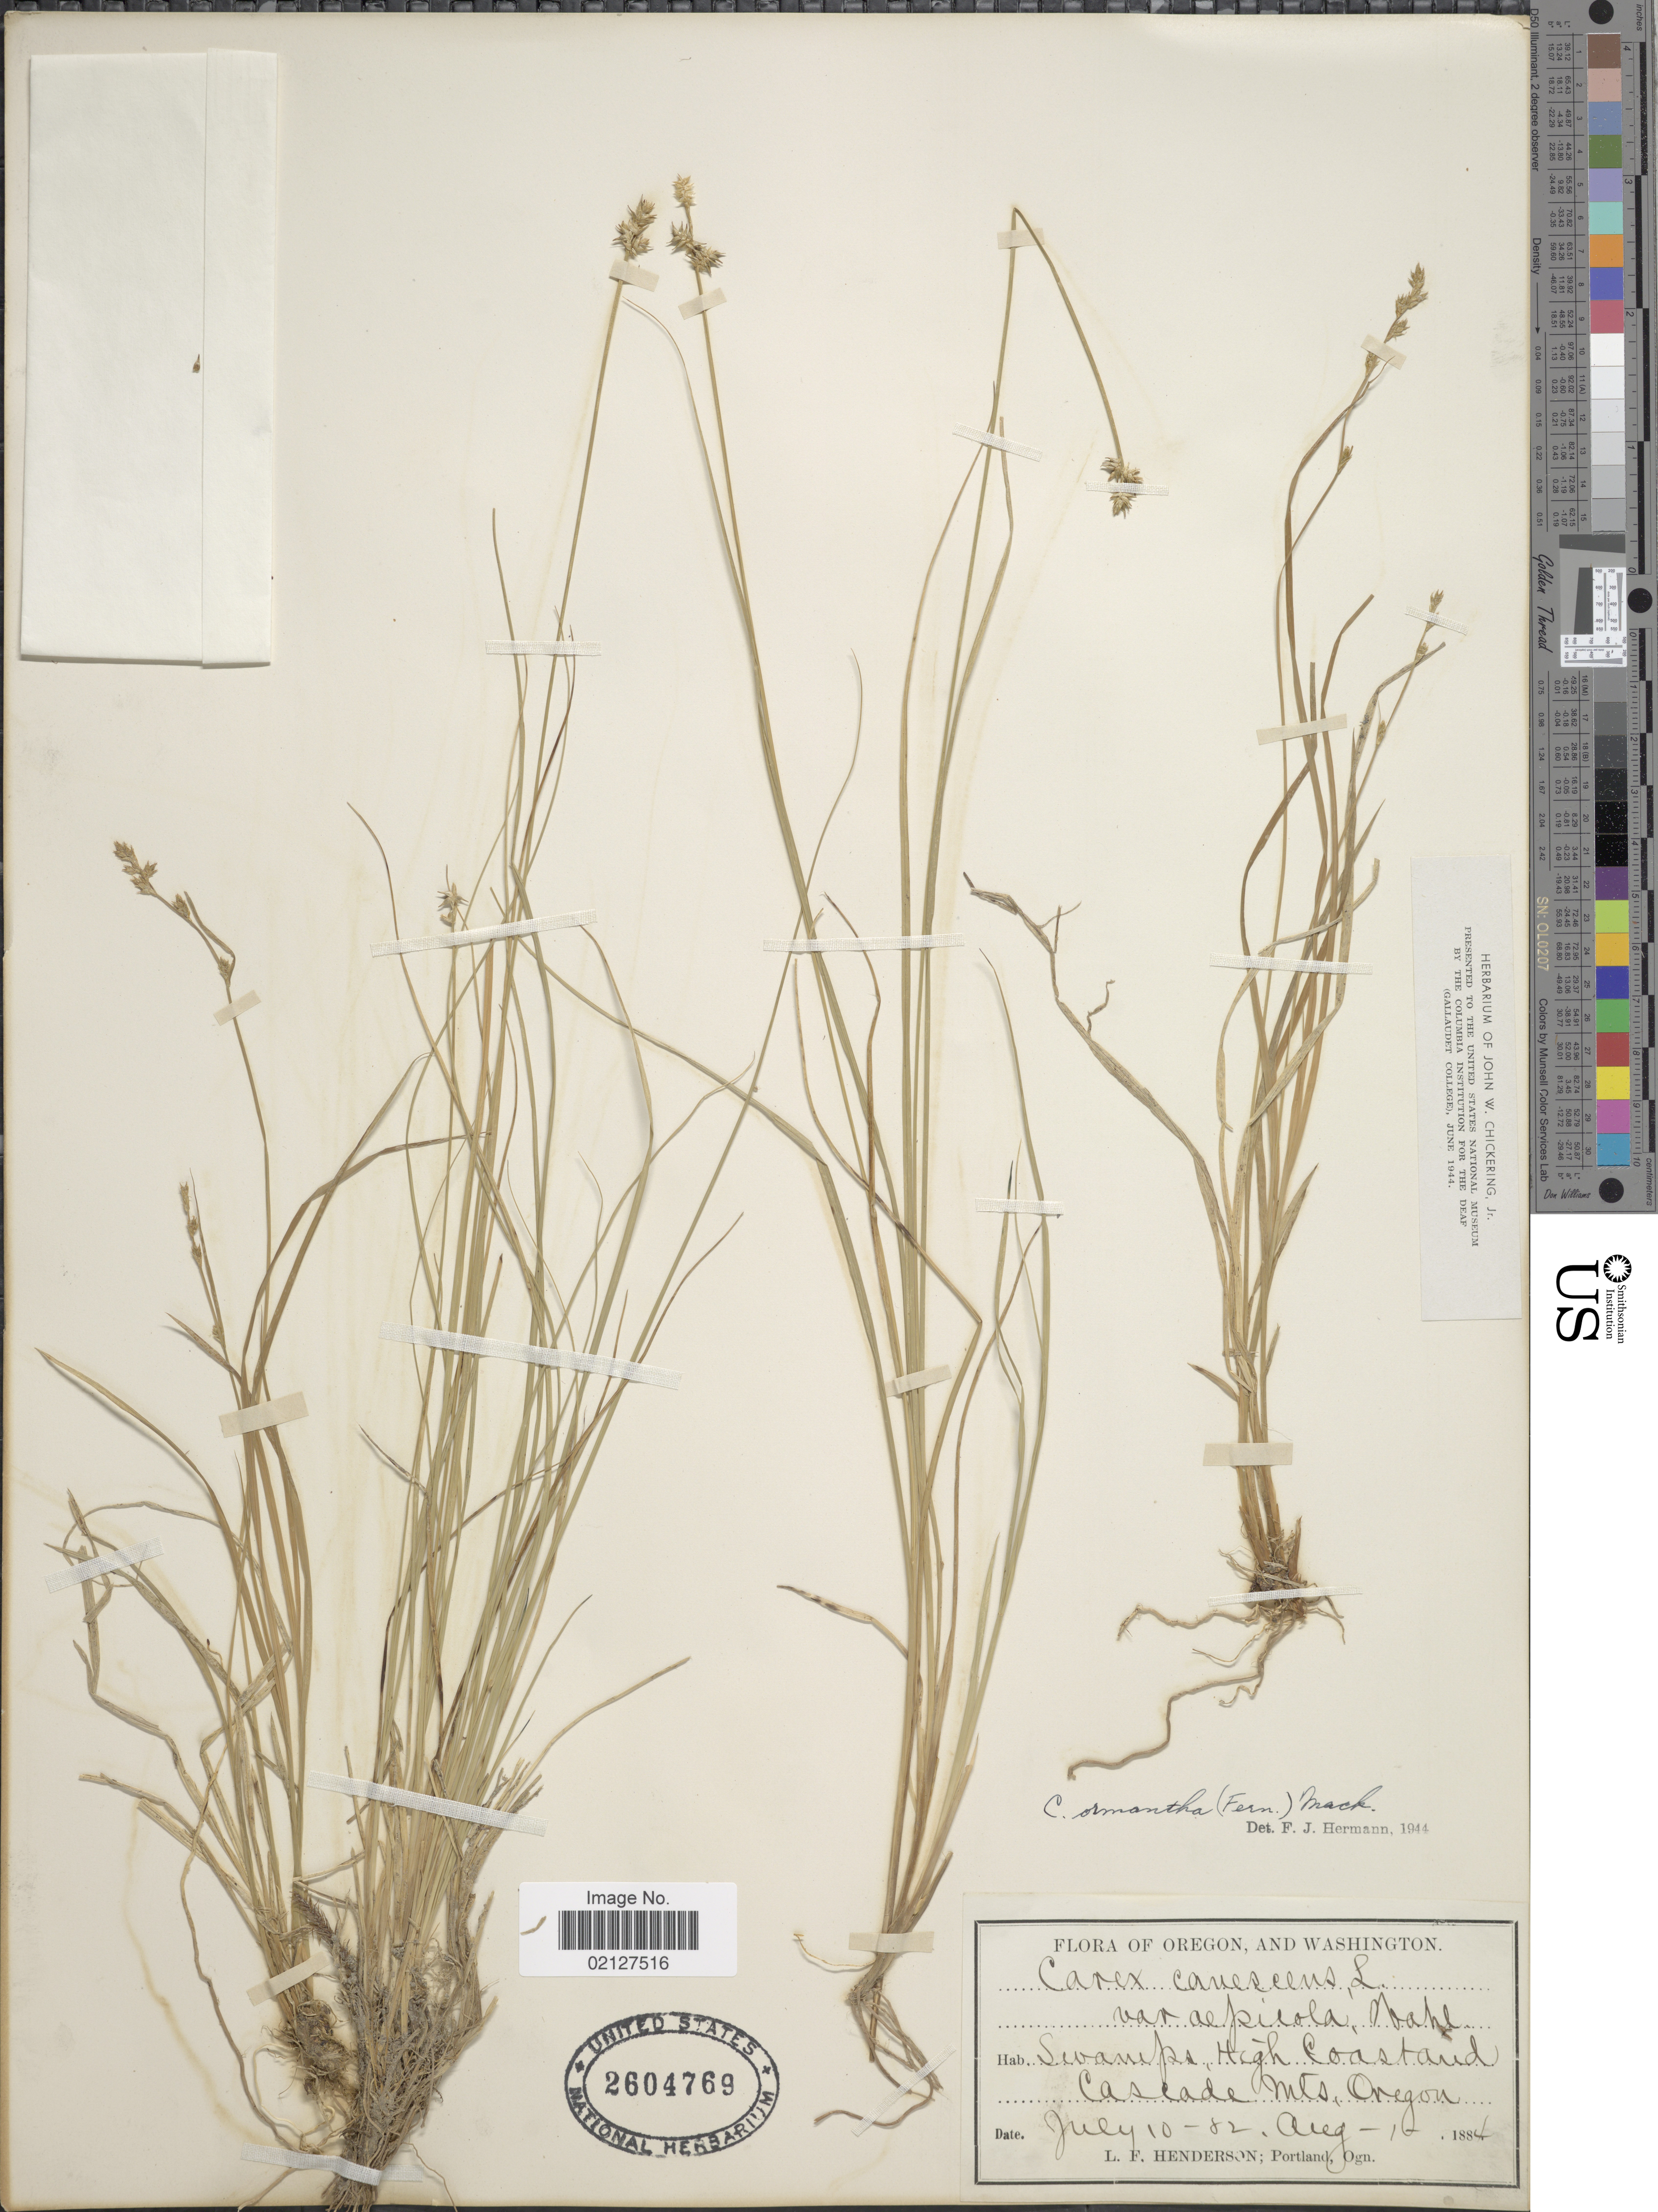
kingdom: Plantae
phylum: Tracheophyta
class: Liliopsida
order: Poales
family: Cyperaceae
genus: Carex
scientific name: Carex echinata subsp. echinata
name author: Murray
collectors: L. Henderson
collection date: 1882-07-10/1884-08-01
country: United States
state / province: Oregon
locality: Samps, High Coast and Cascade Mts.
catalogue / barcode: US 2604769